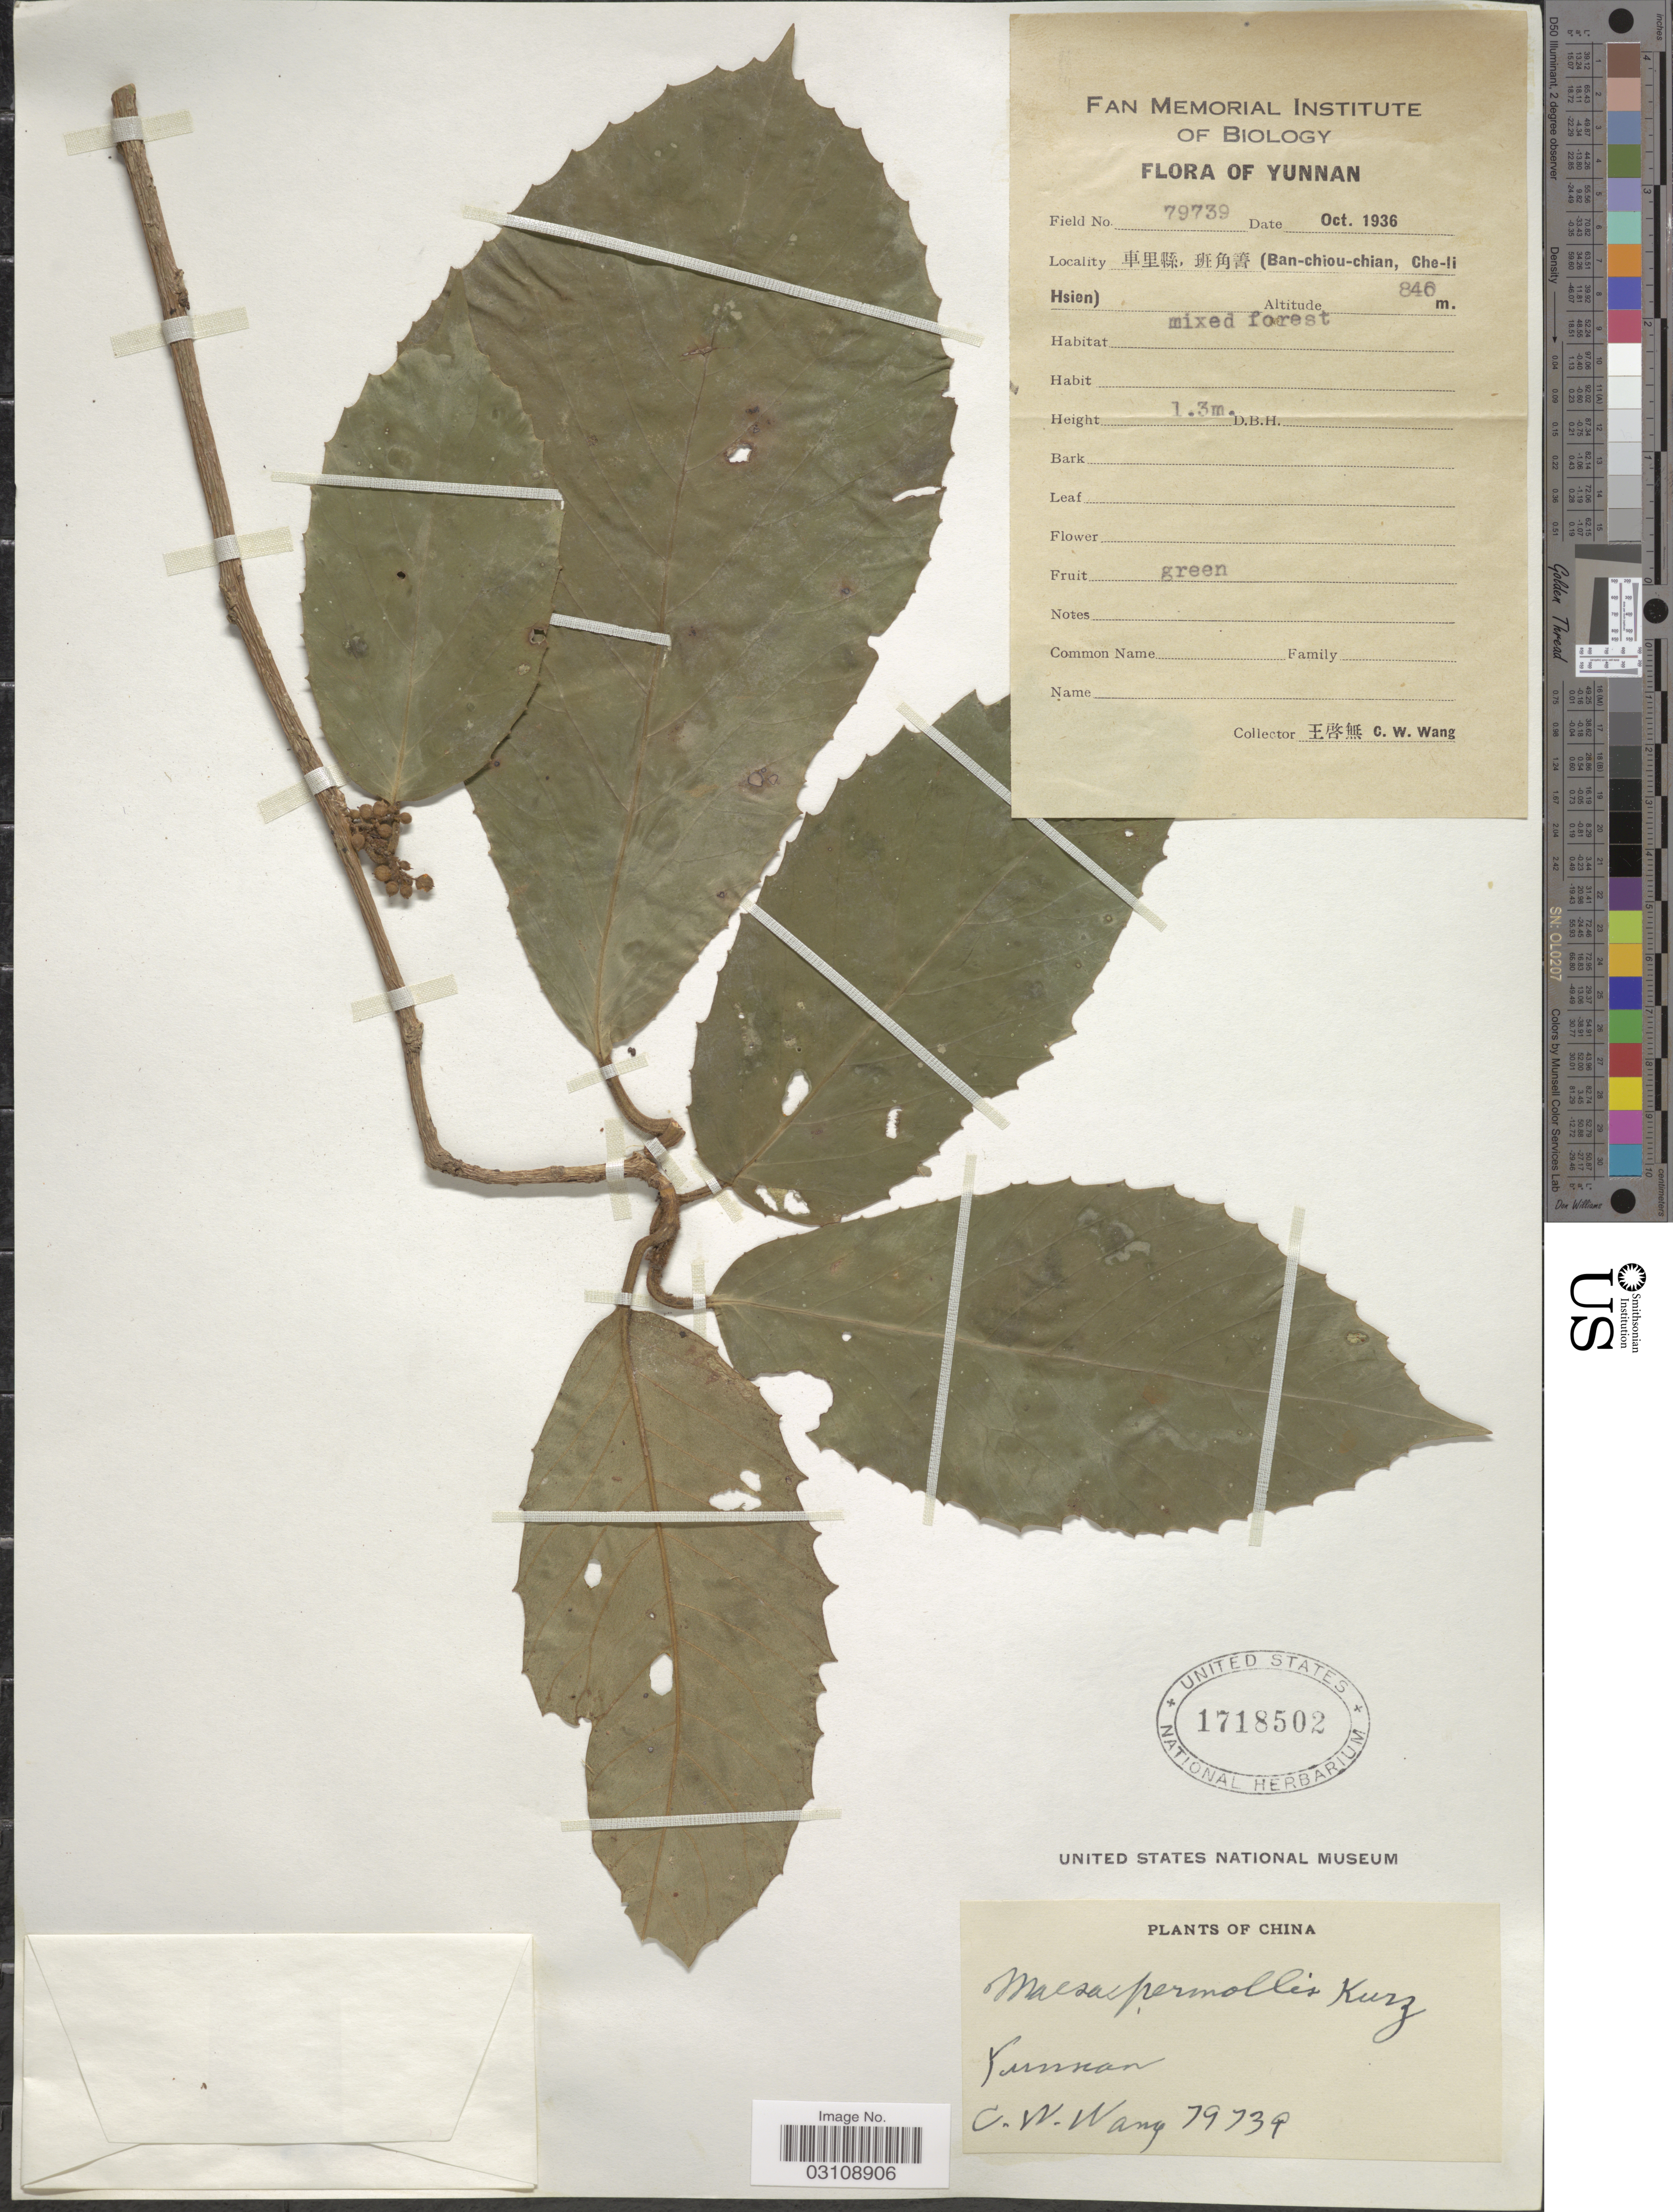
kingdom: Plantae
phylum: Tracheophyta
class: Magnoliopsida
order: Ericales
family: Primulaceae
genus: Maesa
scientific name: Maesa sp.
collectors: C. W. Wang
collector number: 79739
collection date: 1936-10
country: China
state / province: Yunnan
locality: (Ban-chiou-chian, Che-li Hsien).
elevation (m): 846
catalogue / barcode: US 1718502